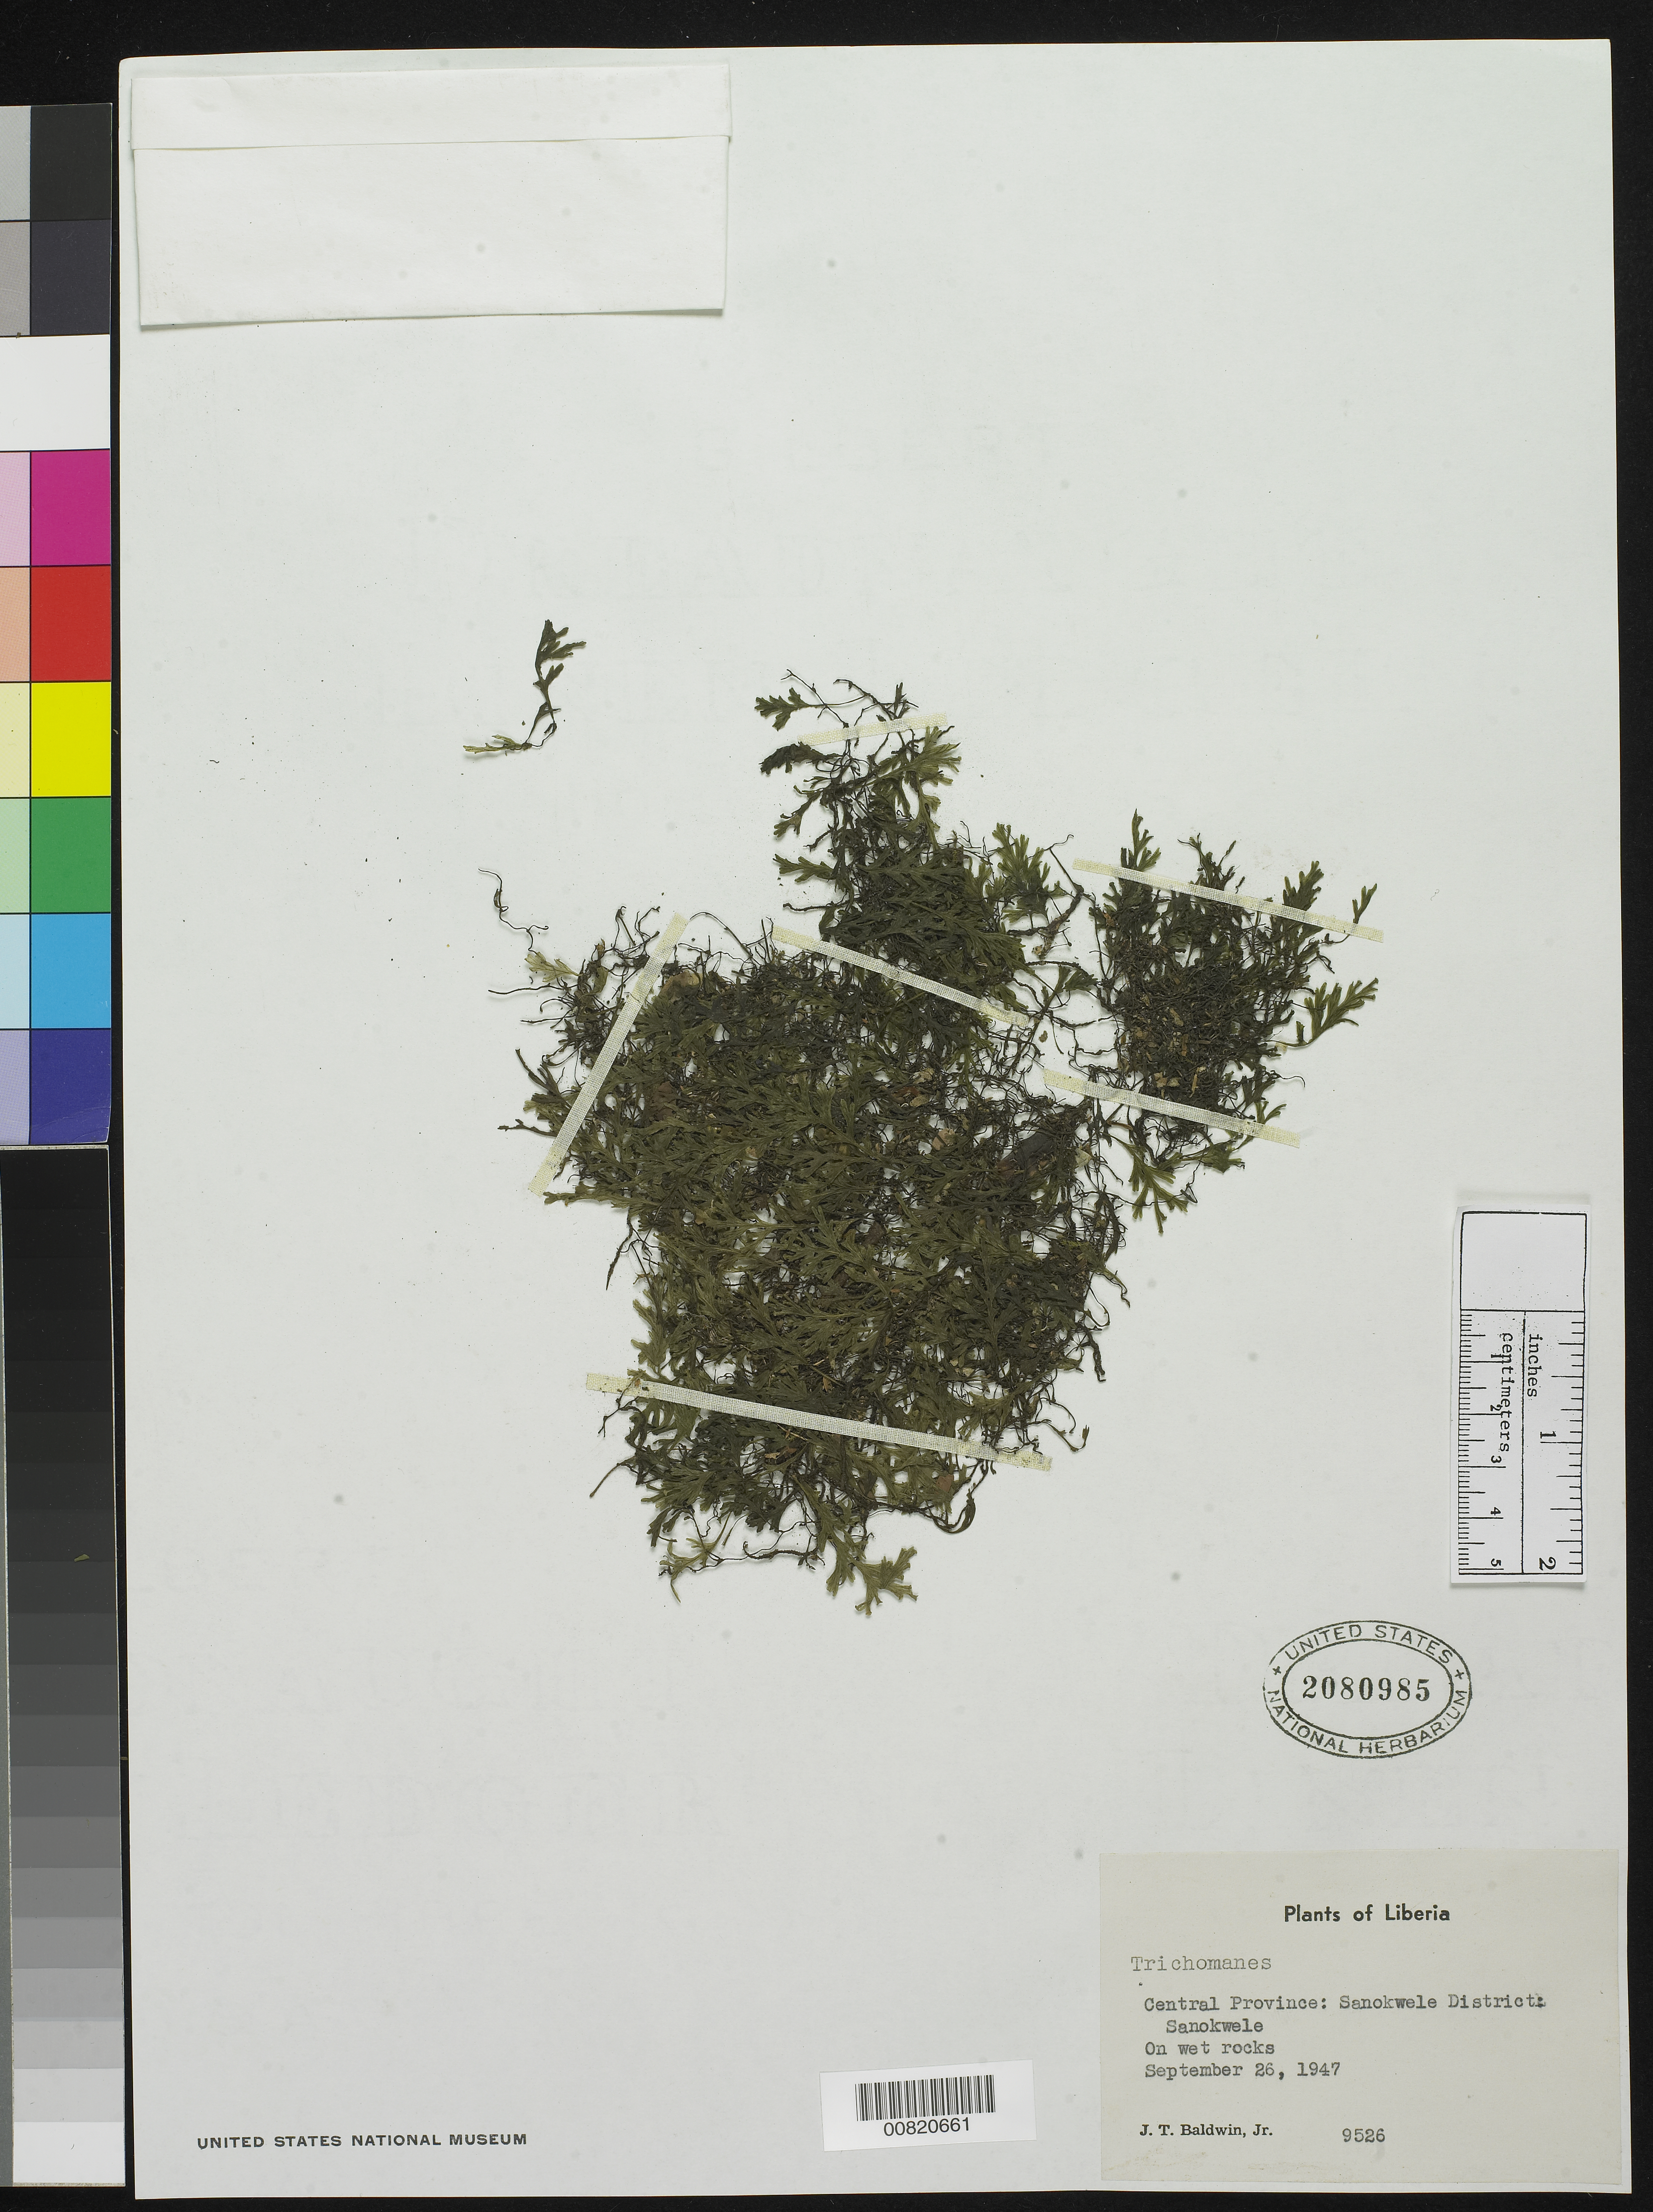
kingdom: Plantae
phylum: Tracheophyta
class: Polypodiopsida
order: Hymenophyllales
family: Hymenophyllaceae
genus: Crepidomanes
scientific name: Crepidomanes sp.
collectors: J. T. Baldwin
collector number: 9526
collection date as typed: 26 Sep 1947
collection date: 1947-09-26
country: Liberia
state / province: Nimba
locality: Central Province: Sanokwele District, Sanokwele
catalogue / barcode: US 2080985